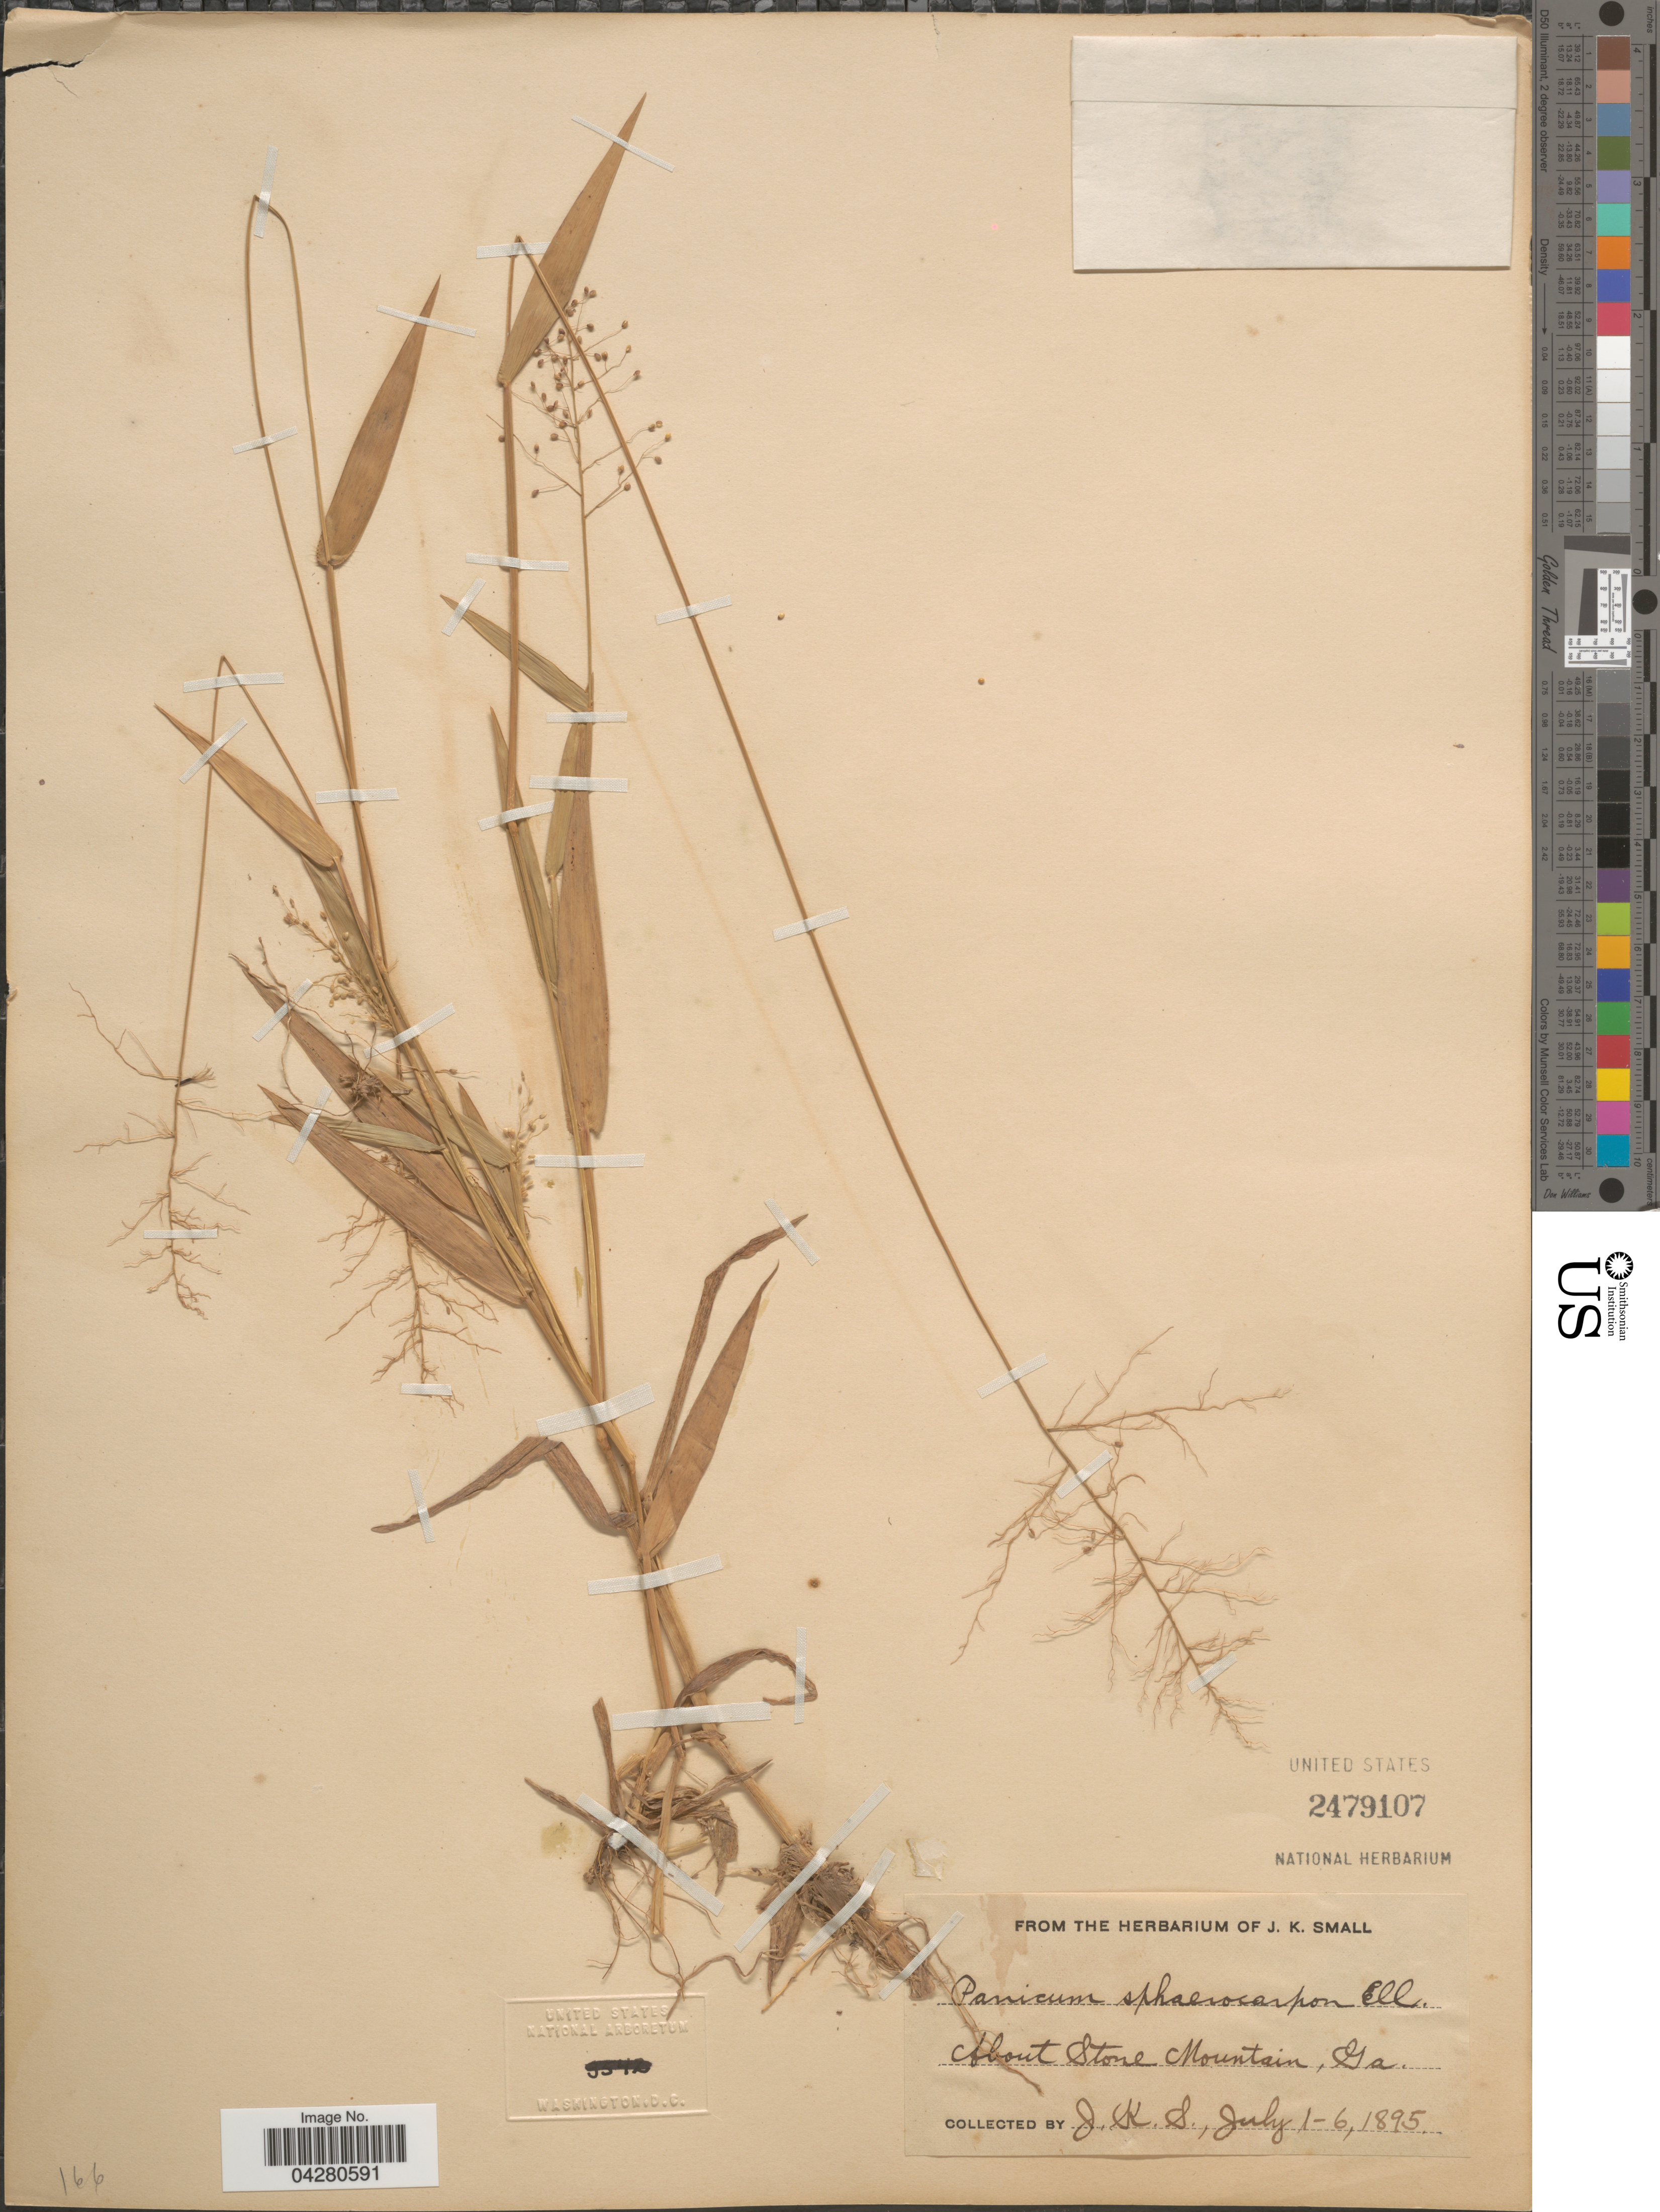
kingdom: Plantae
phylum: Tracheophyta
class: Liliopsida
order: Poales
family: Poaceae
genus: Dichanthelium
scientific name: Dichanthelium dichotomum var. dichotomum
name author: (L.) Gould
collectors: J. K. Small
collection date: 1895-07-01/1895-07-06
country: United States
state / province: Georgia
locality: About Stone Mountain.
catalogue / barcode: US 2479107